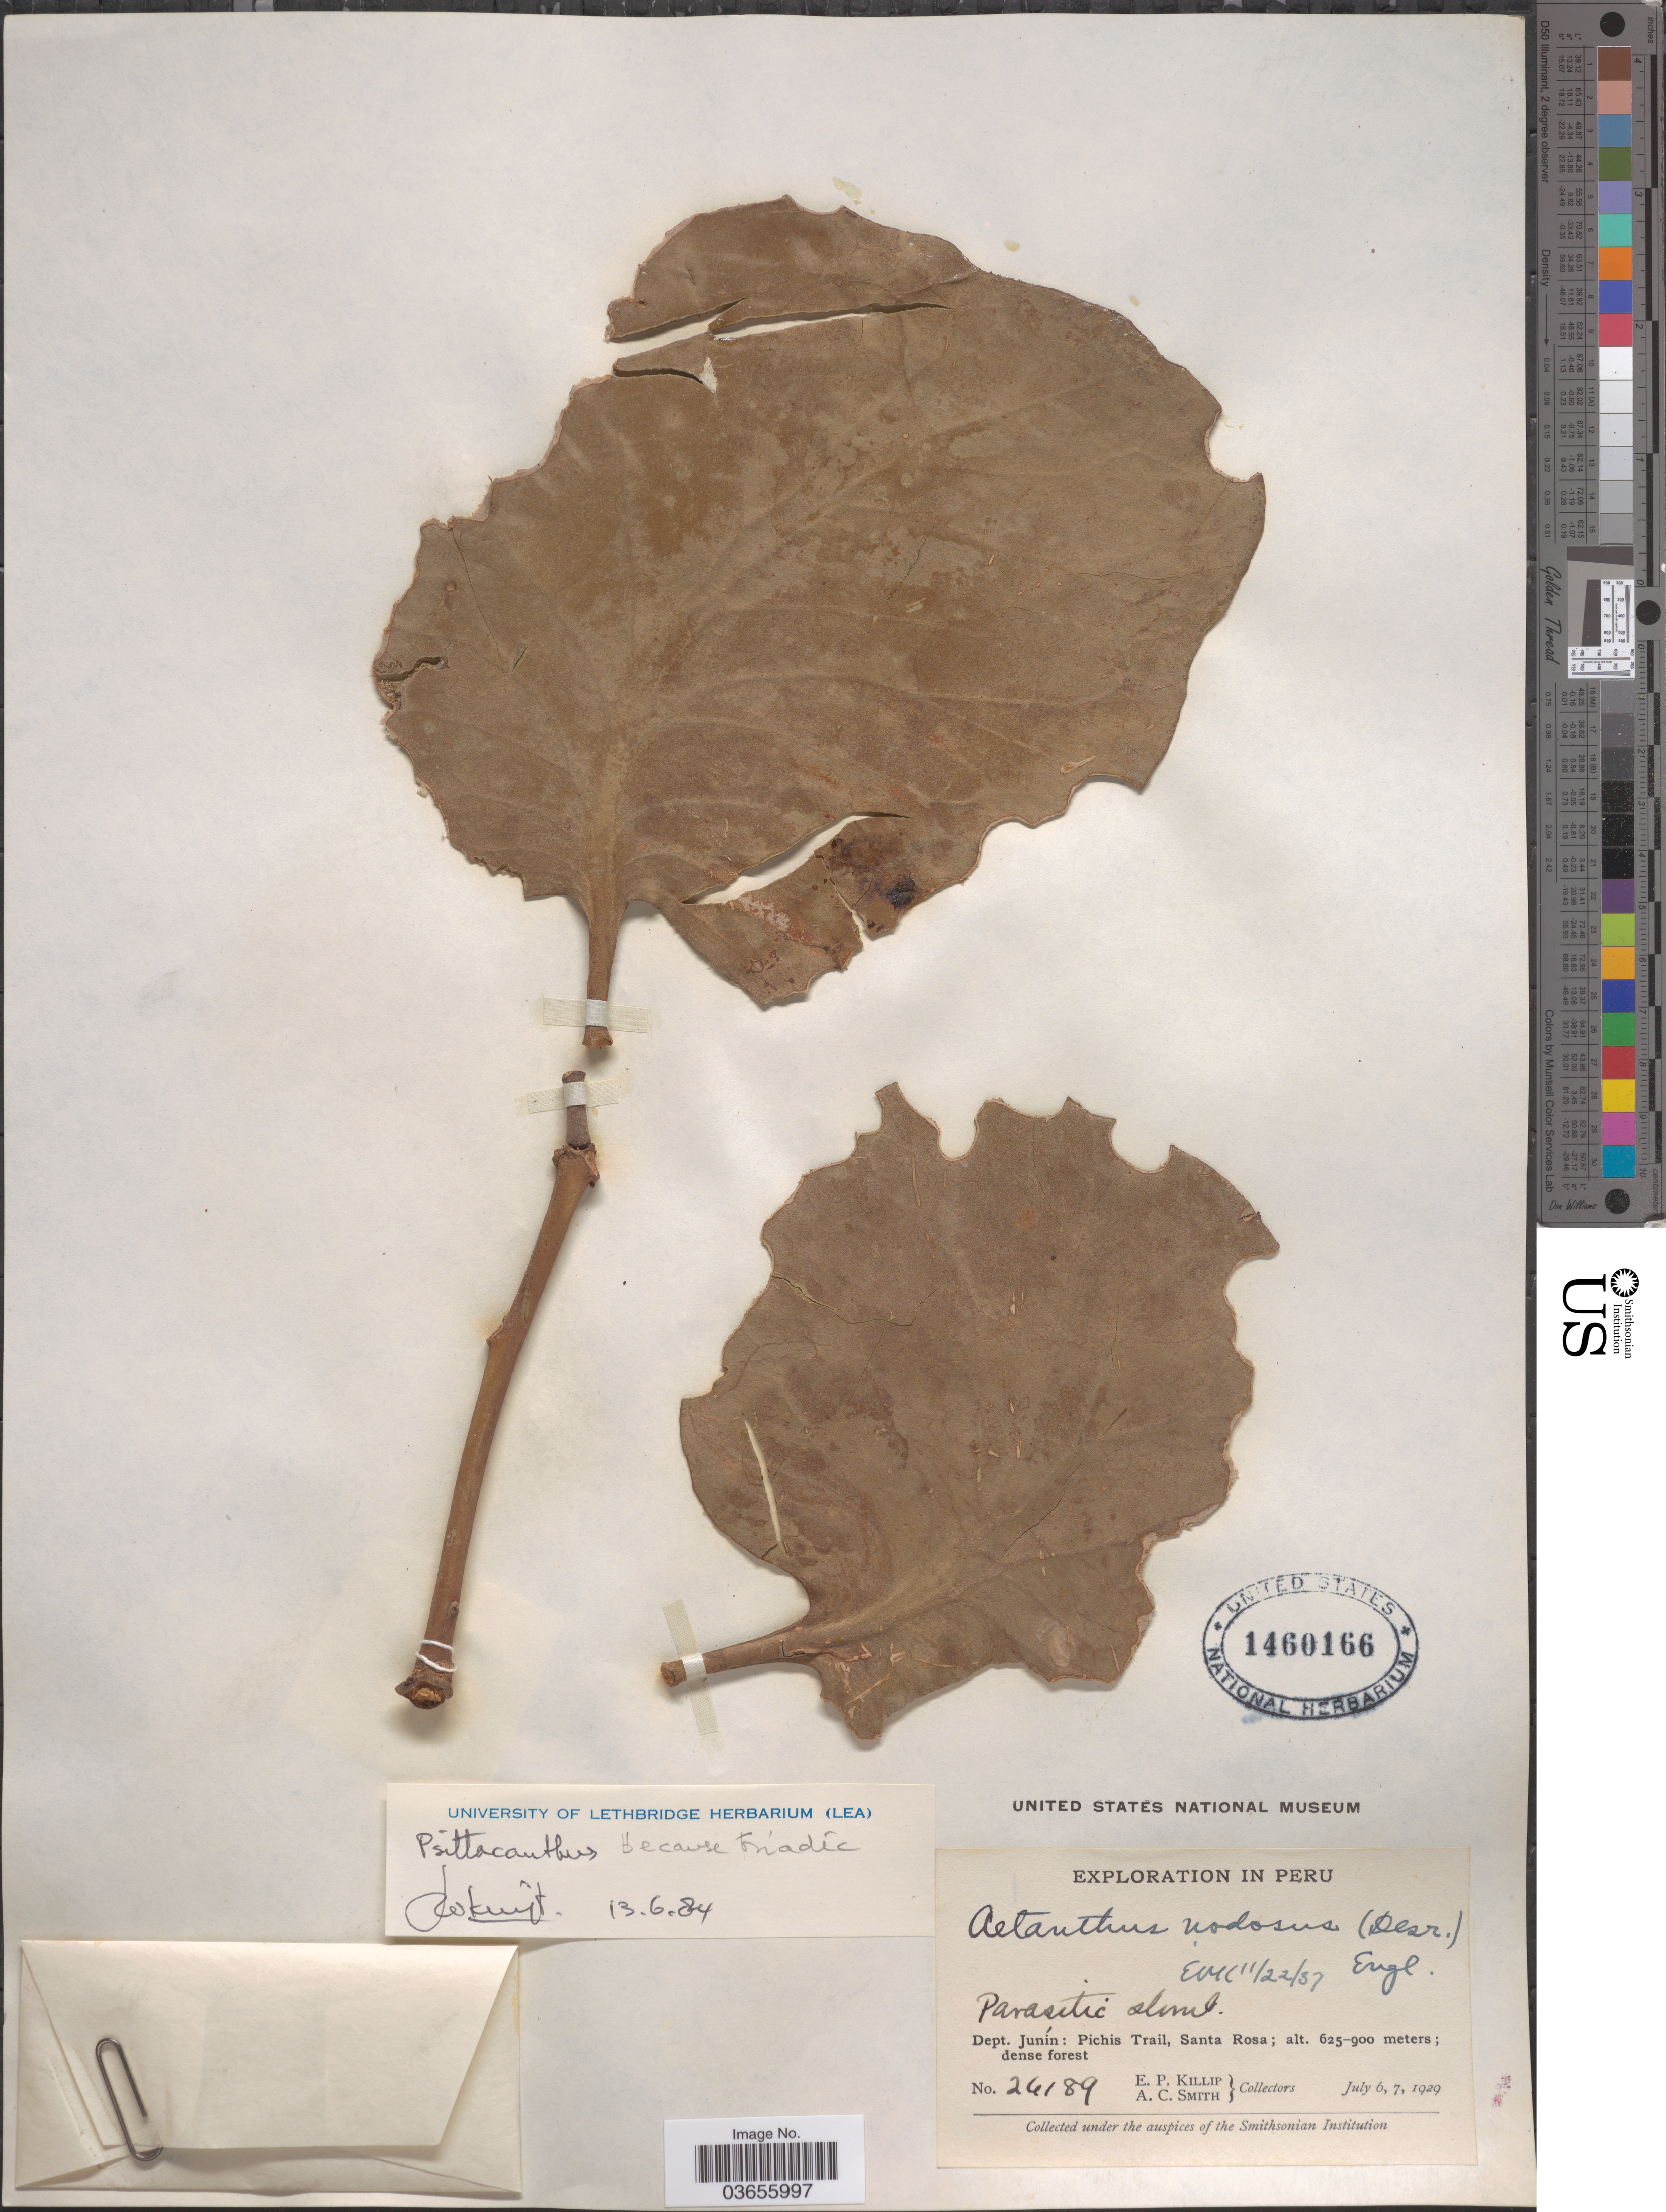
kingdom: Plantae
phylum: Tracheophyta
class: Magnoliopsida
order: Santalales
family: Loranthaceae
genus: Psittacanthus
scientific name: Psittacanthus sp.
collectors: E. P. Killip & A. C. Smith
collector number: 24189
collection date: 1929-07-06/1929-07-07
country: Peru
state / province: Junín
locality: Dept. Junín: Pichis Trail, Santa Rosa.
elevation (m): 625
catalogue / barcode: US 1460166